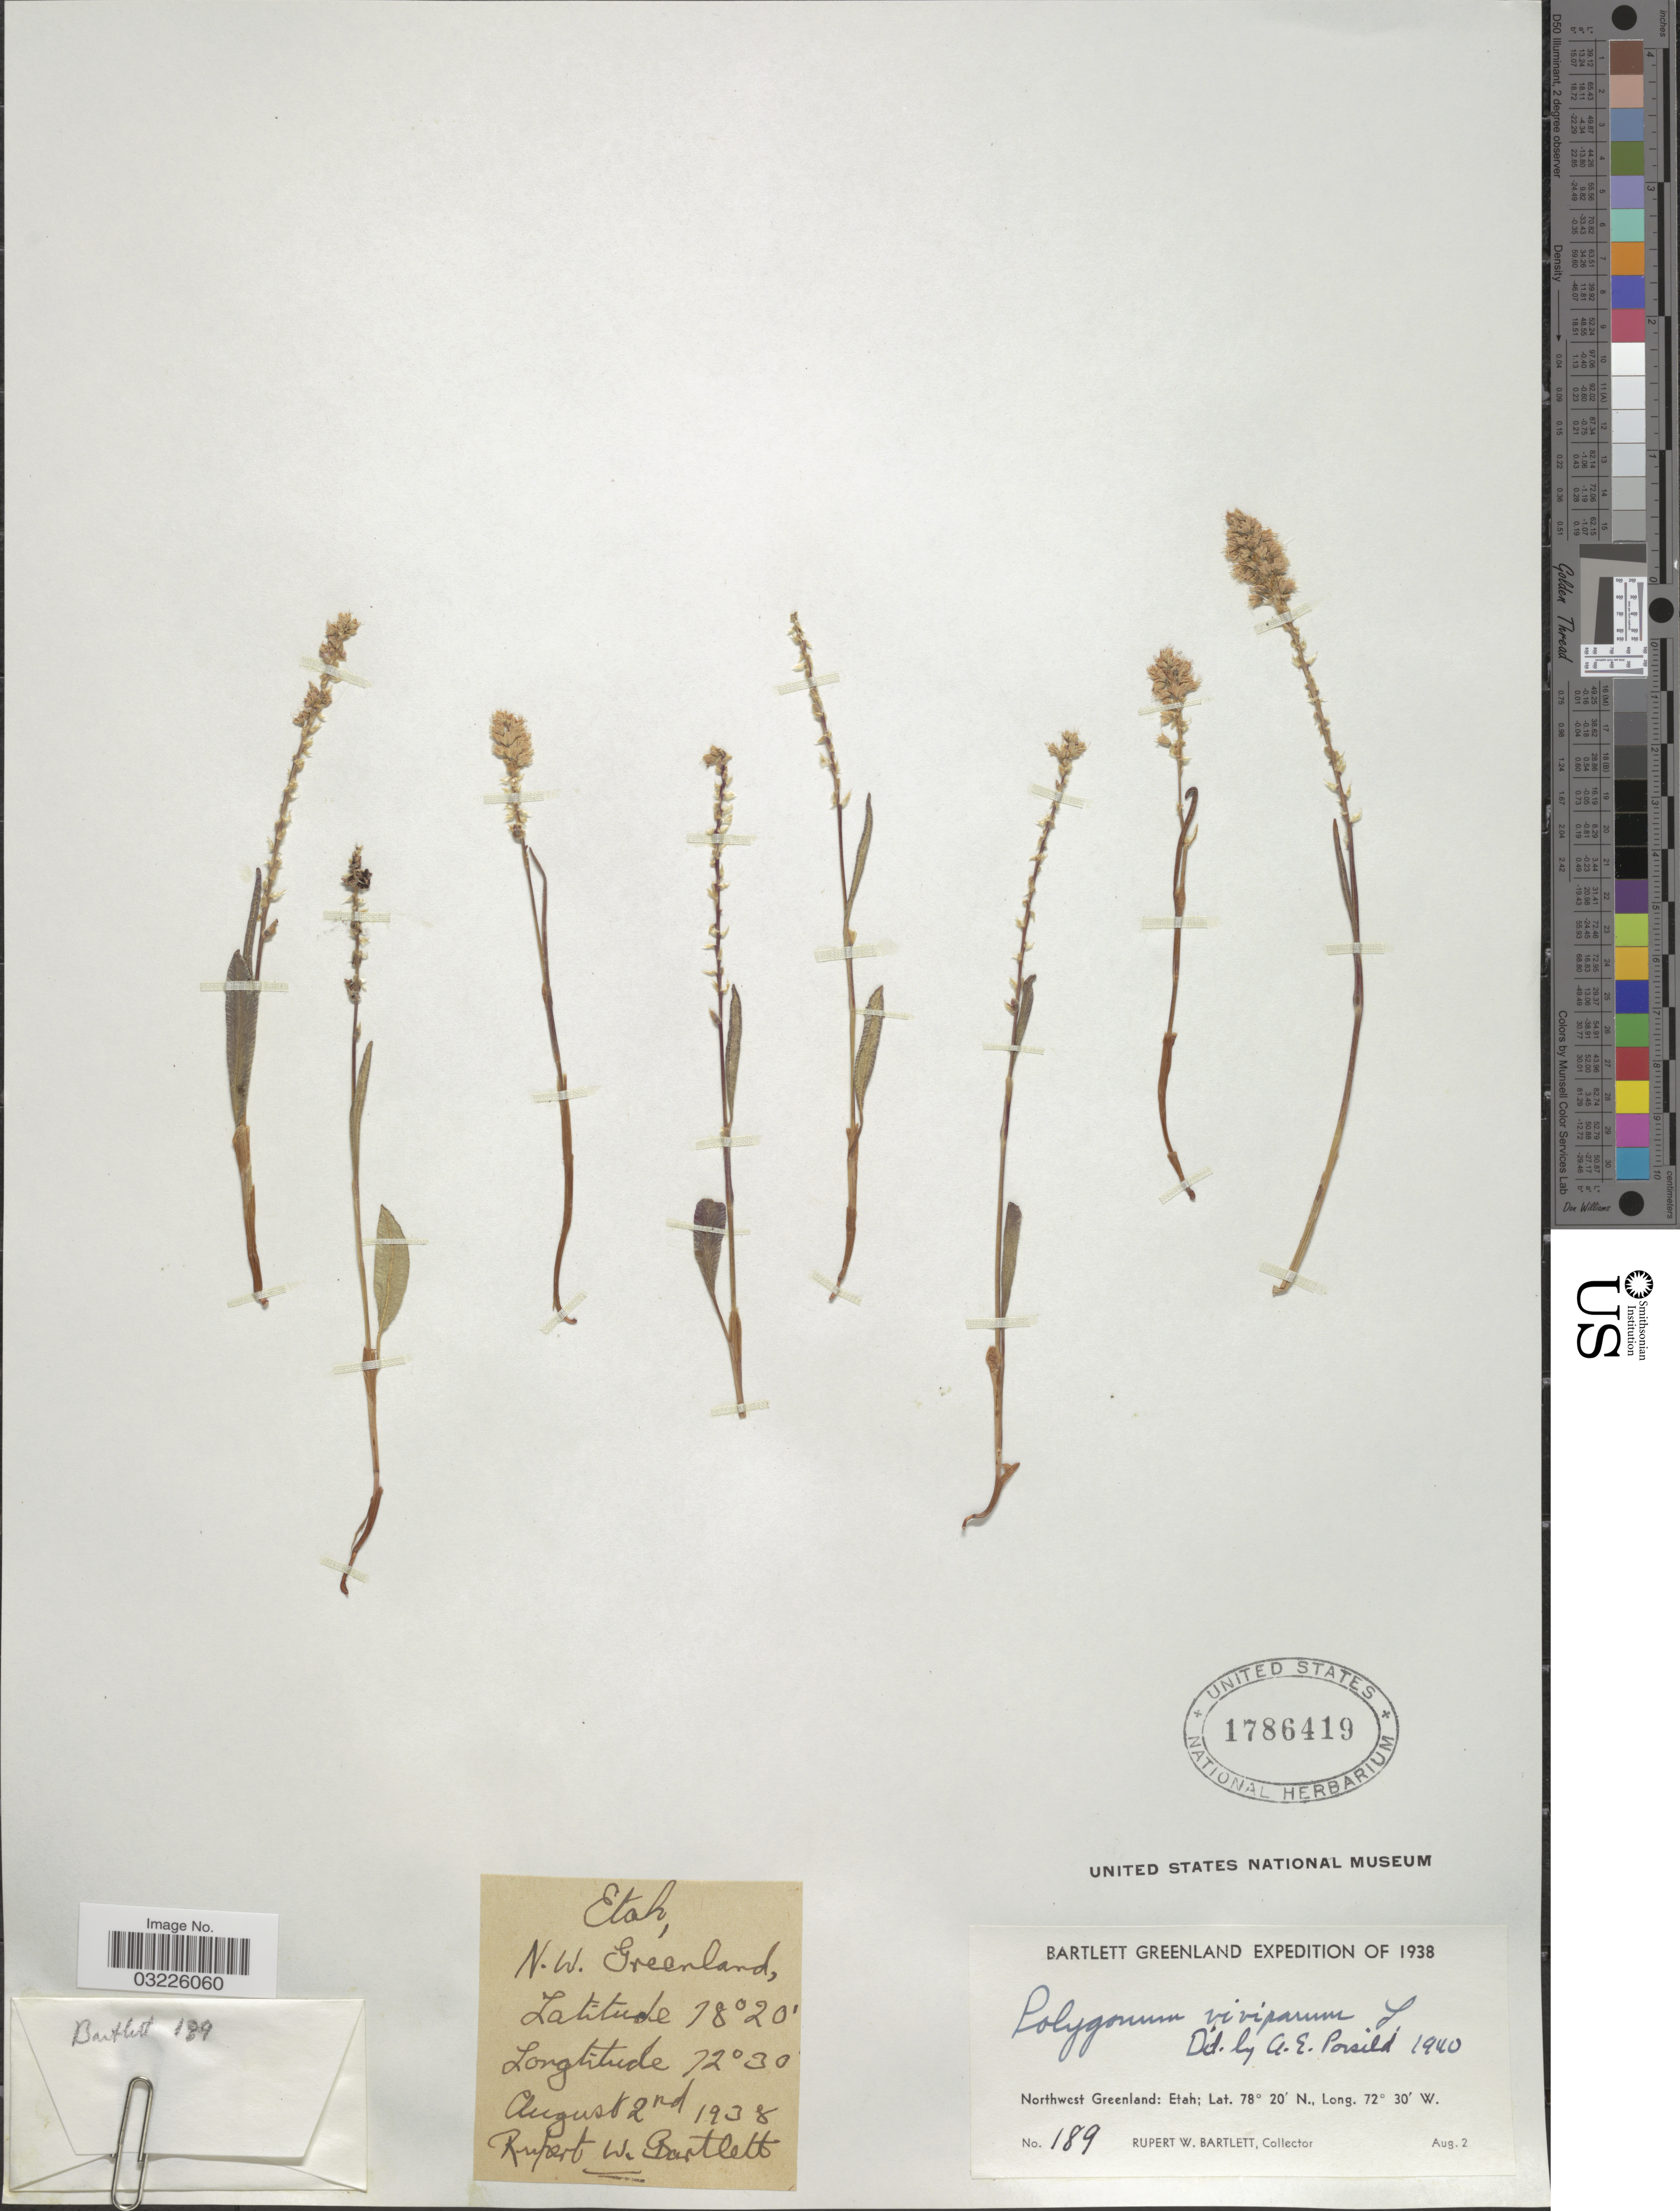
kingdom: Plantae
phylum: Tracheophyta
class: Magnoliopsida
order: Caryophyllales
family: Polygonaceae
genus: Bistorta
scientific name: Bistorta vivipara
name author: (L.) Delarbre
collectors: R. W. Bartlett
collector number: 189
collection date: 1938-08-02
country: Greenland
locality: Northwest Greenland: Etah.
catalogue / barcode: US 1876419